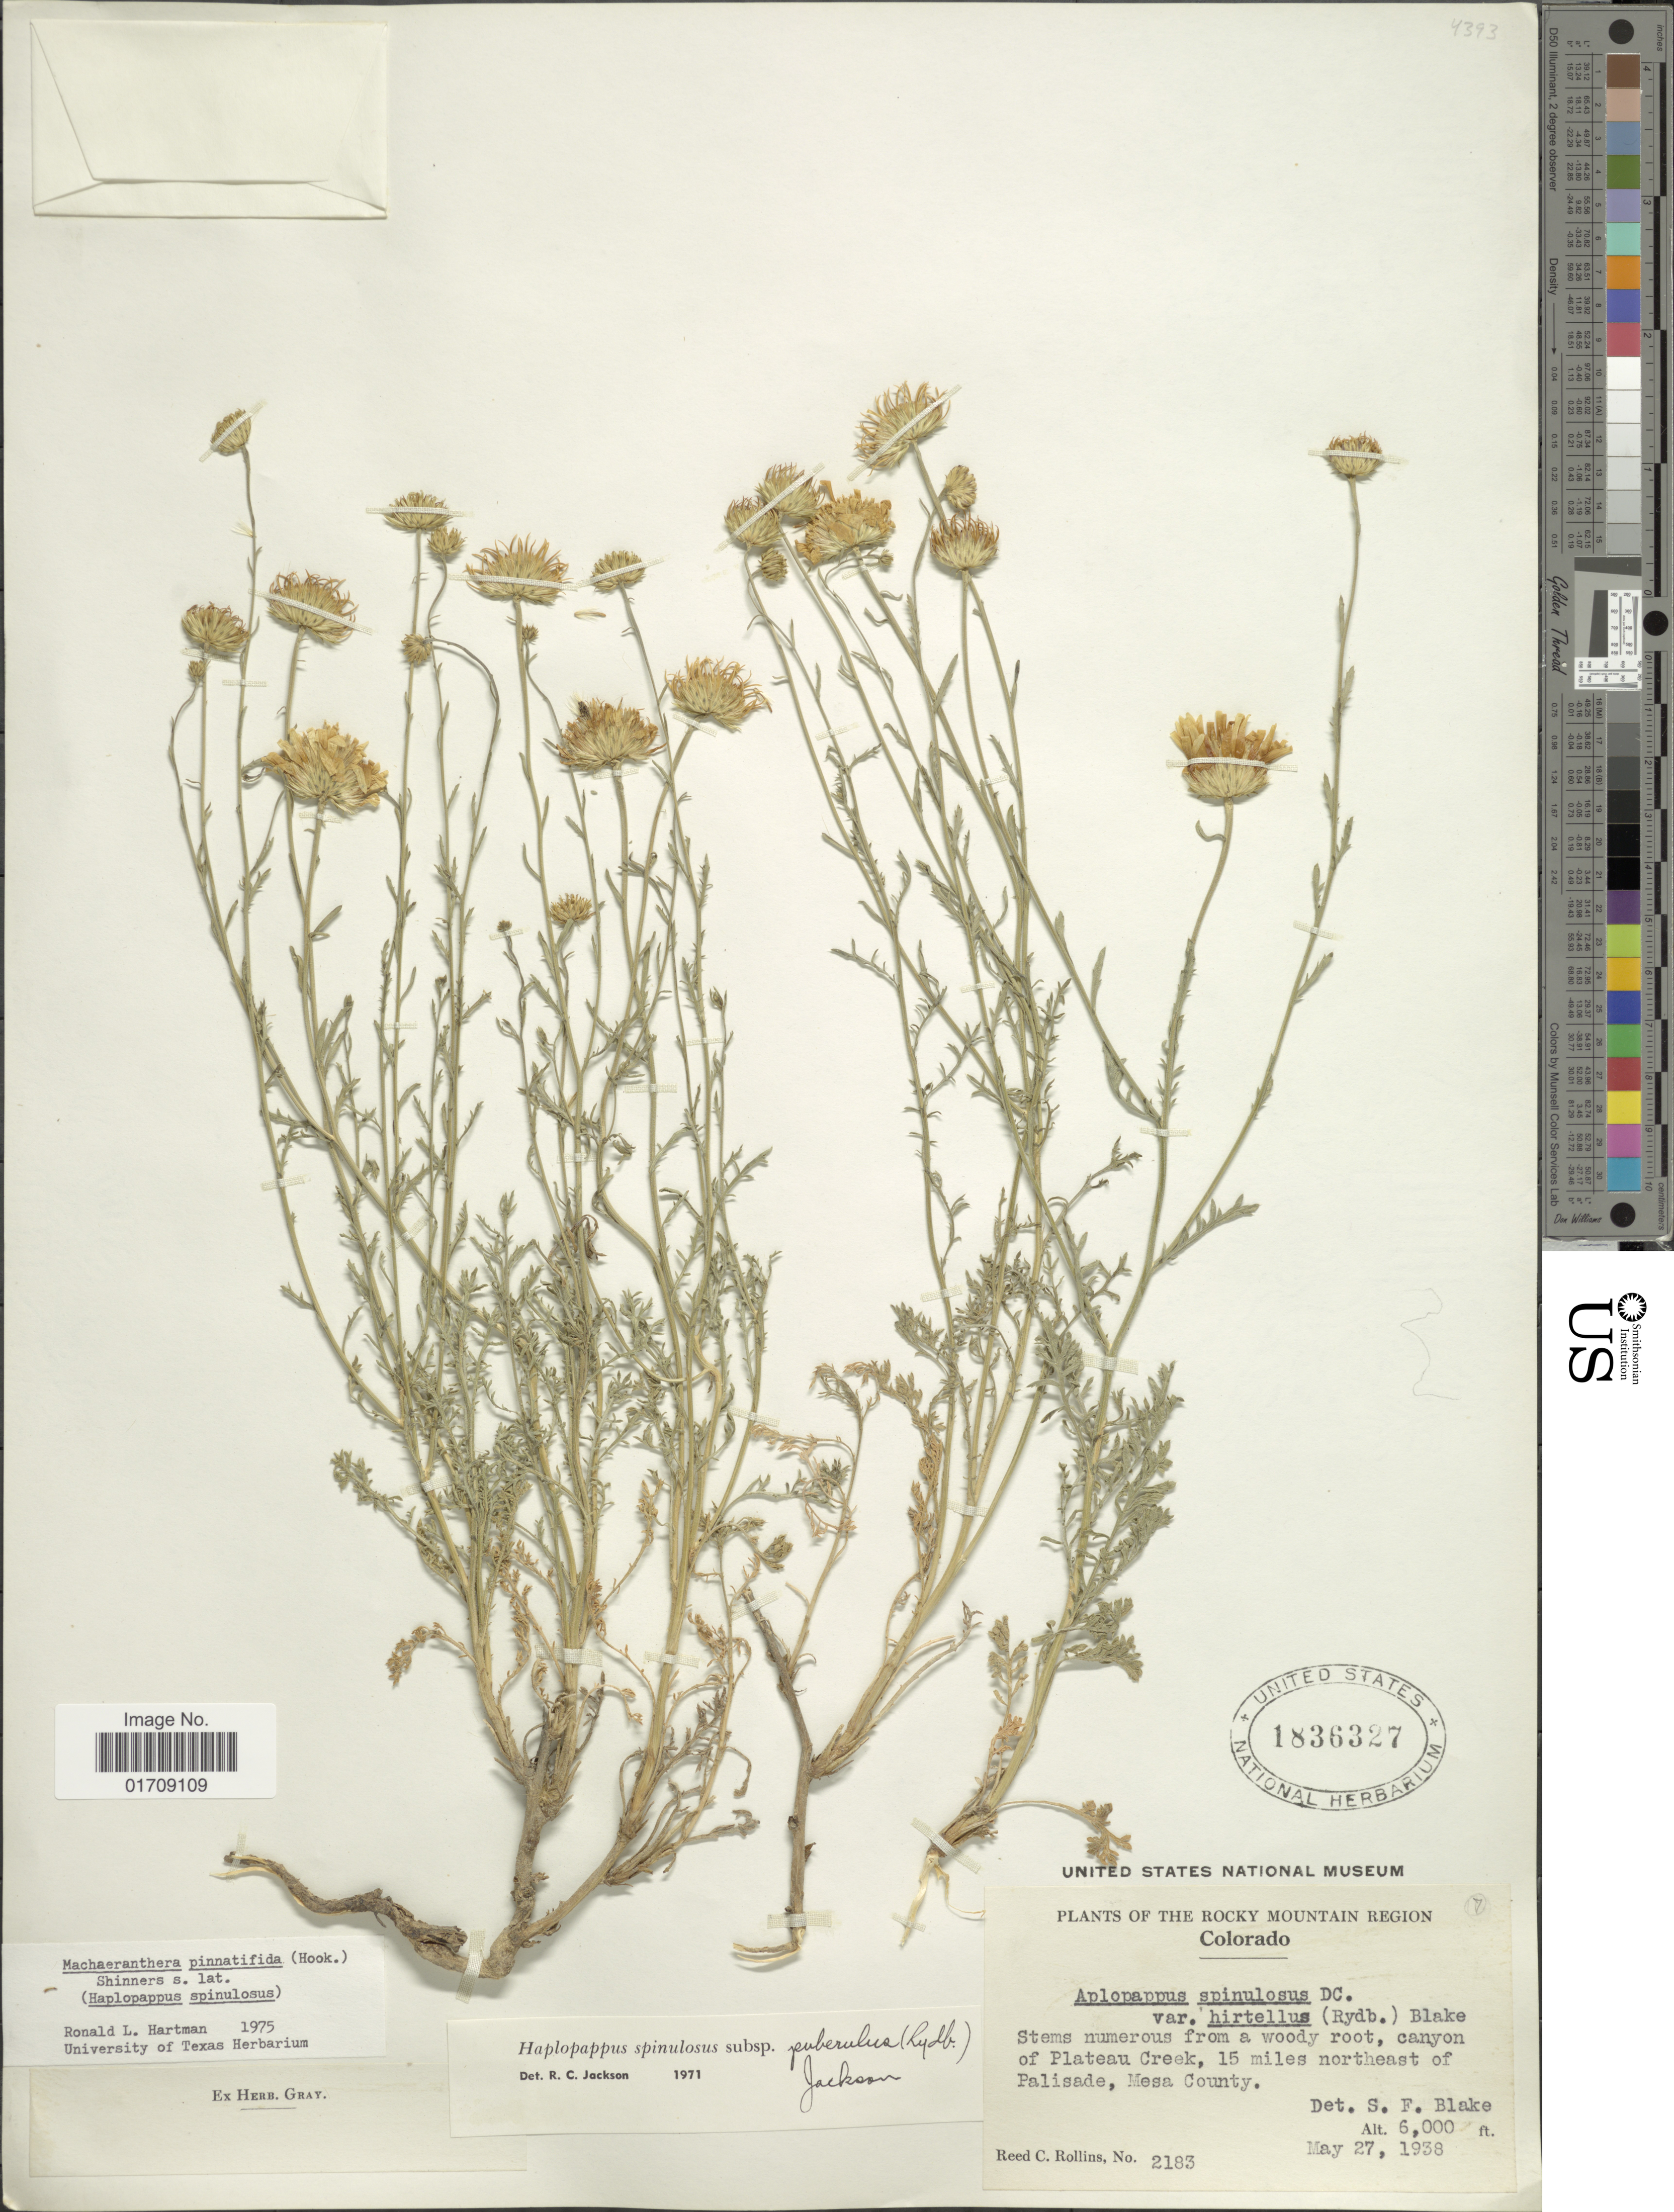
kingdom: Plantae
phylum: Tracheophyta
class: Magnoliopsida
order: Asterales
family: Asteraceae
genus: Machaeranthera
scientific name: Machaeranthera pinnatifida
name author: (Hook.) Shinners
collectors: R. C. Rollins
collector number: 2183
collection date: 1938-05-27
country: United States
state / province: Colorado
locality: Rocky Mountain Region, canyon of Plateau Creek, 15 miles northeast of Palisade, Mesa County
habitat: canyon of Plateau Creek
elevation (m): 1829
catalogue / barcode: US 1836327